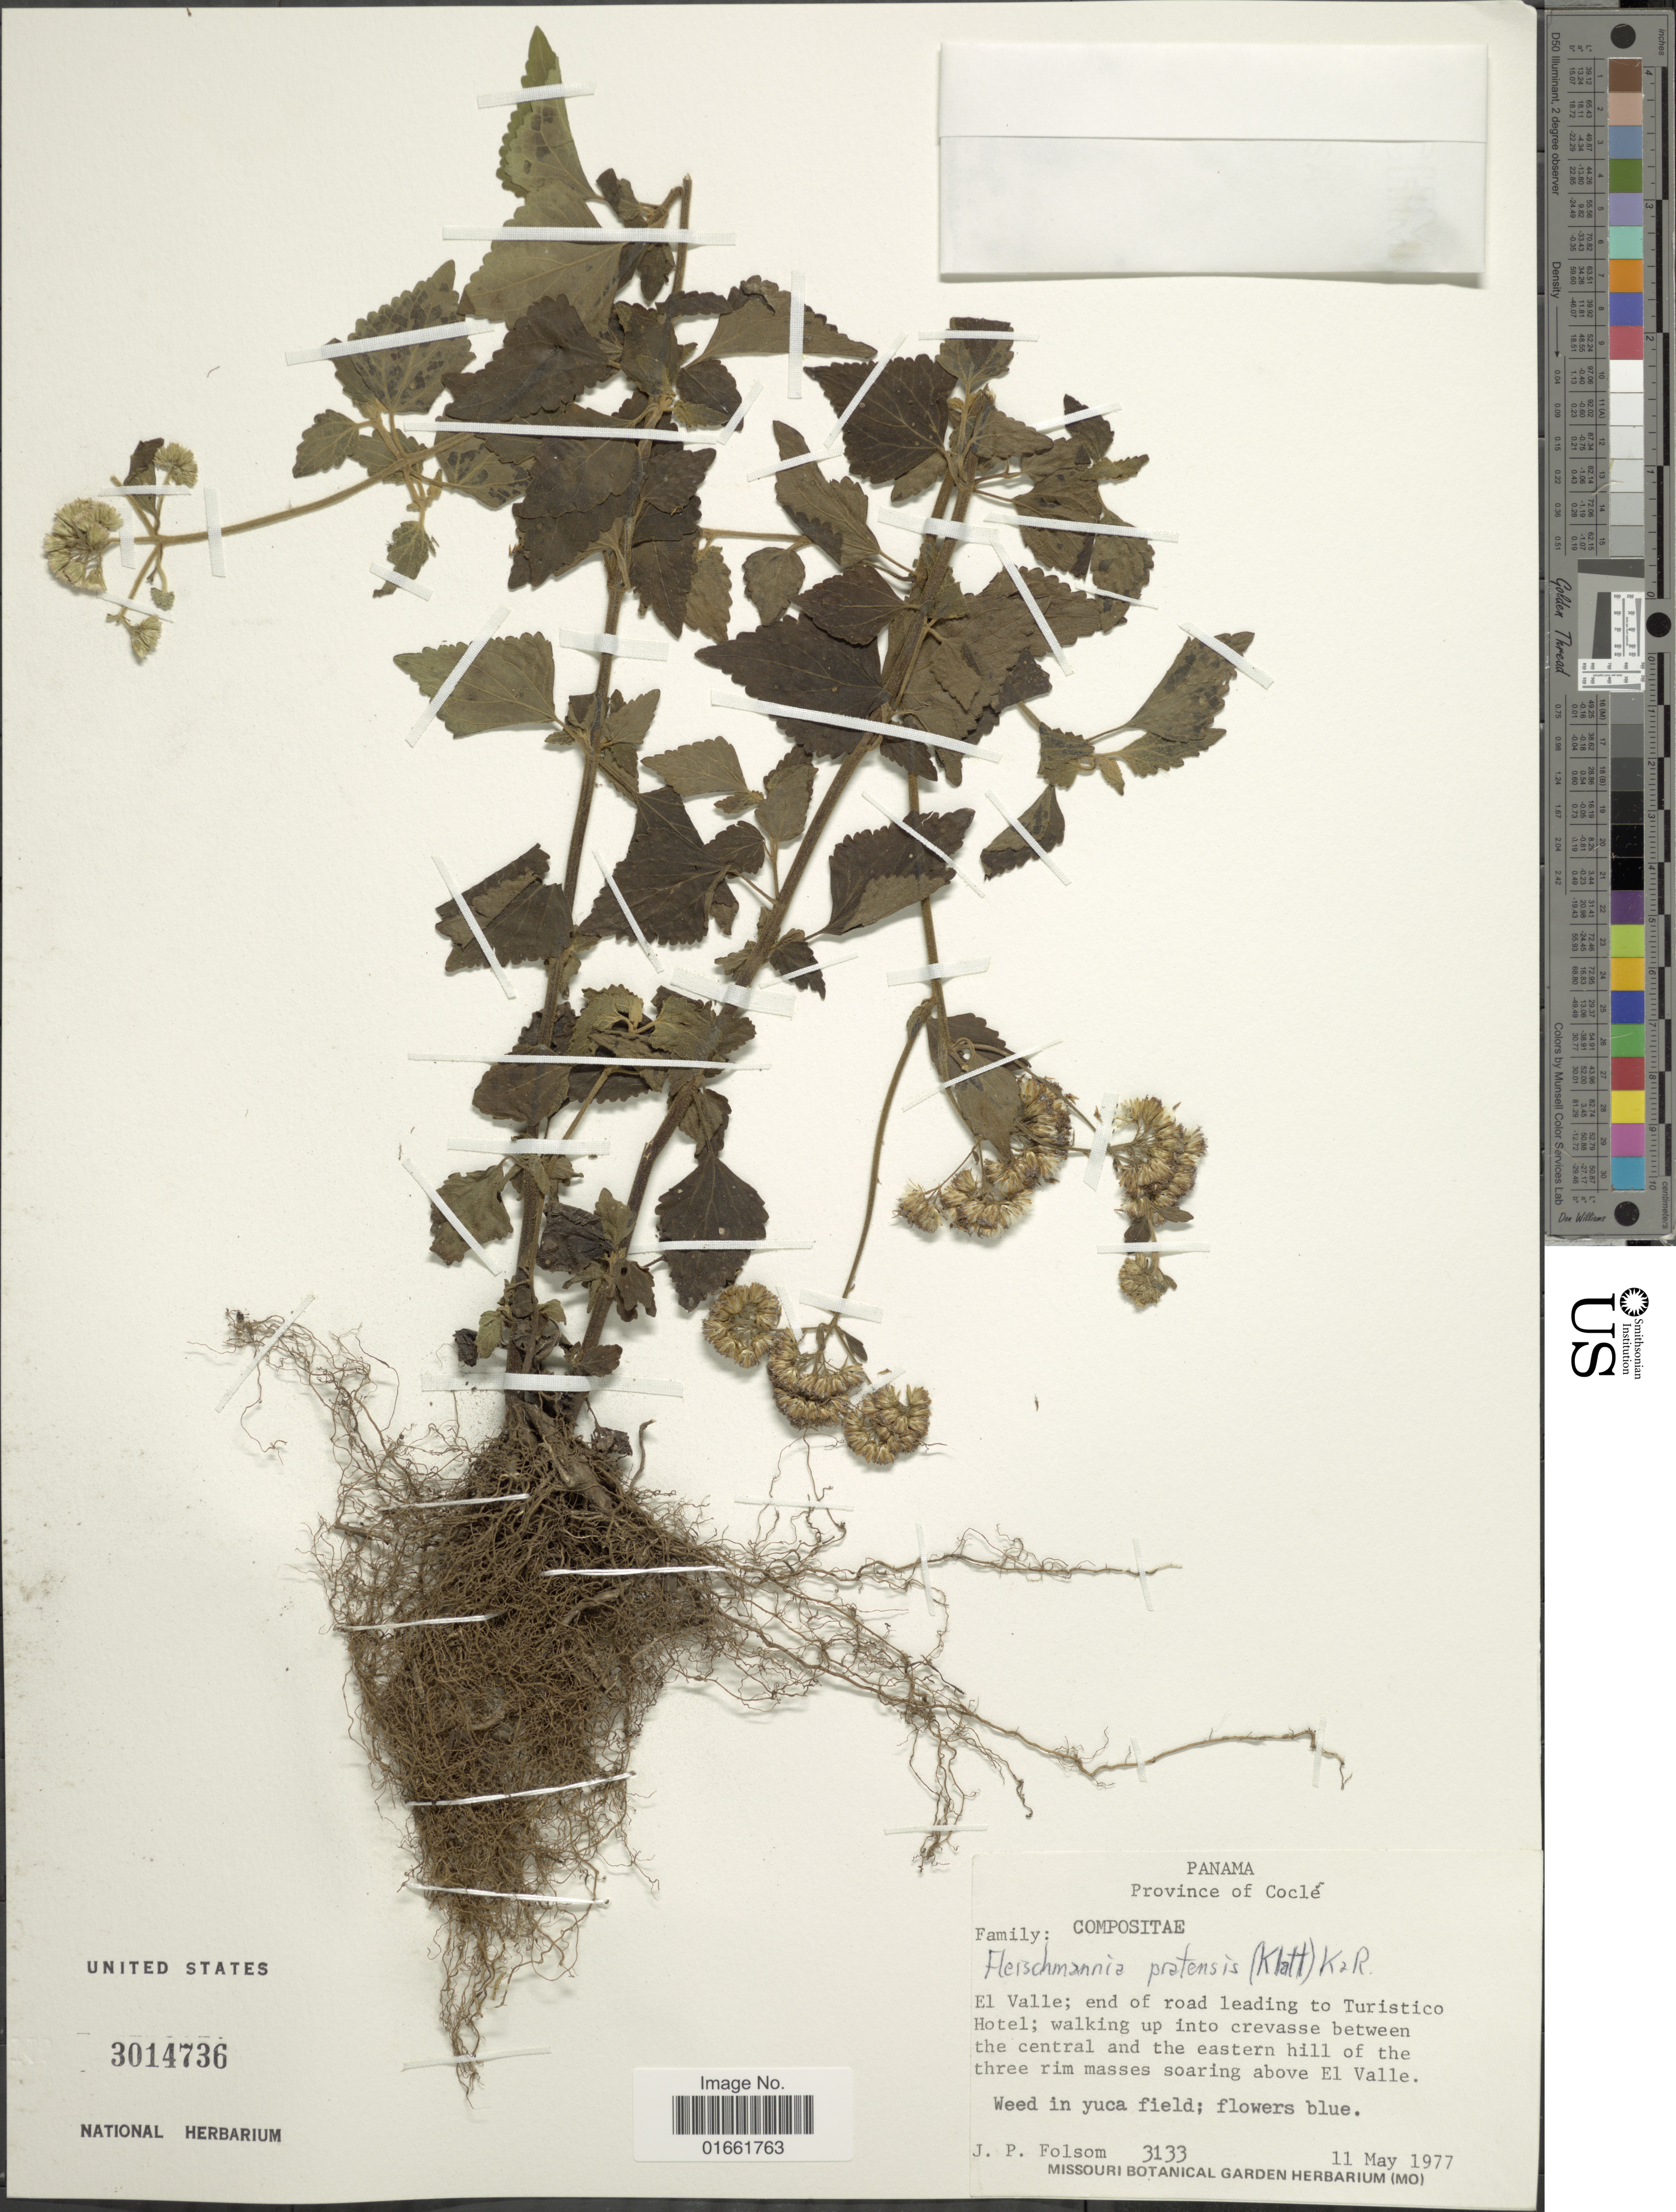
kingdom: Plantae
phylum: Tracheophyta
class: Magnoliopsida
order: Asterales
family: Asteraceae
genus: Fleischmannia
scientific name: Fleischmannia pratensis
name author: (Klatt) R.M. King & H. Rob.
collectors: J. P. Folsom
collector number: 3133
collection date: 1977-05-11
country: Panama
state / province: Coclé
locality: Province of Cocle. El Valle; end of road leading to Turistico Hotel; walking up into crevasse between the central and the eastern hill of the three rim masses soaring above El Valle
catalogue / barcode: US 3014736